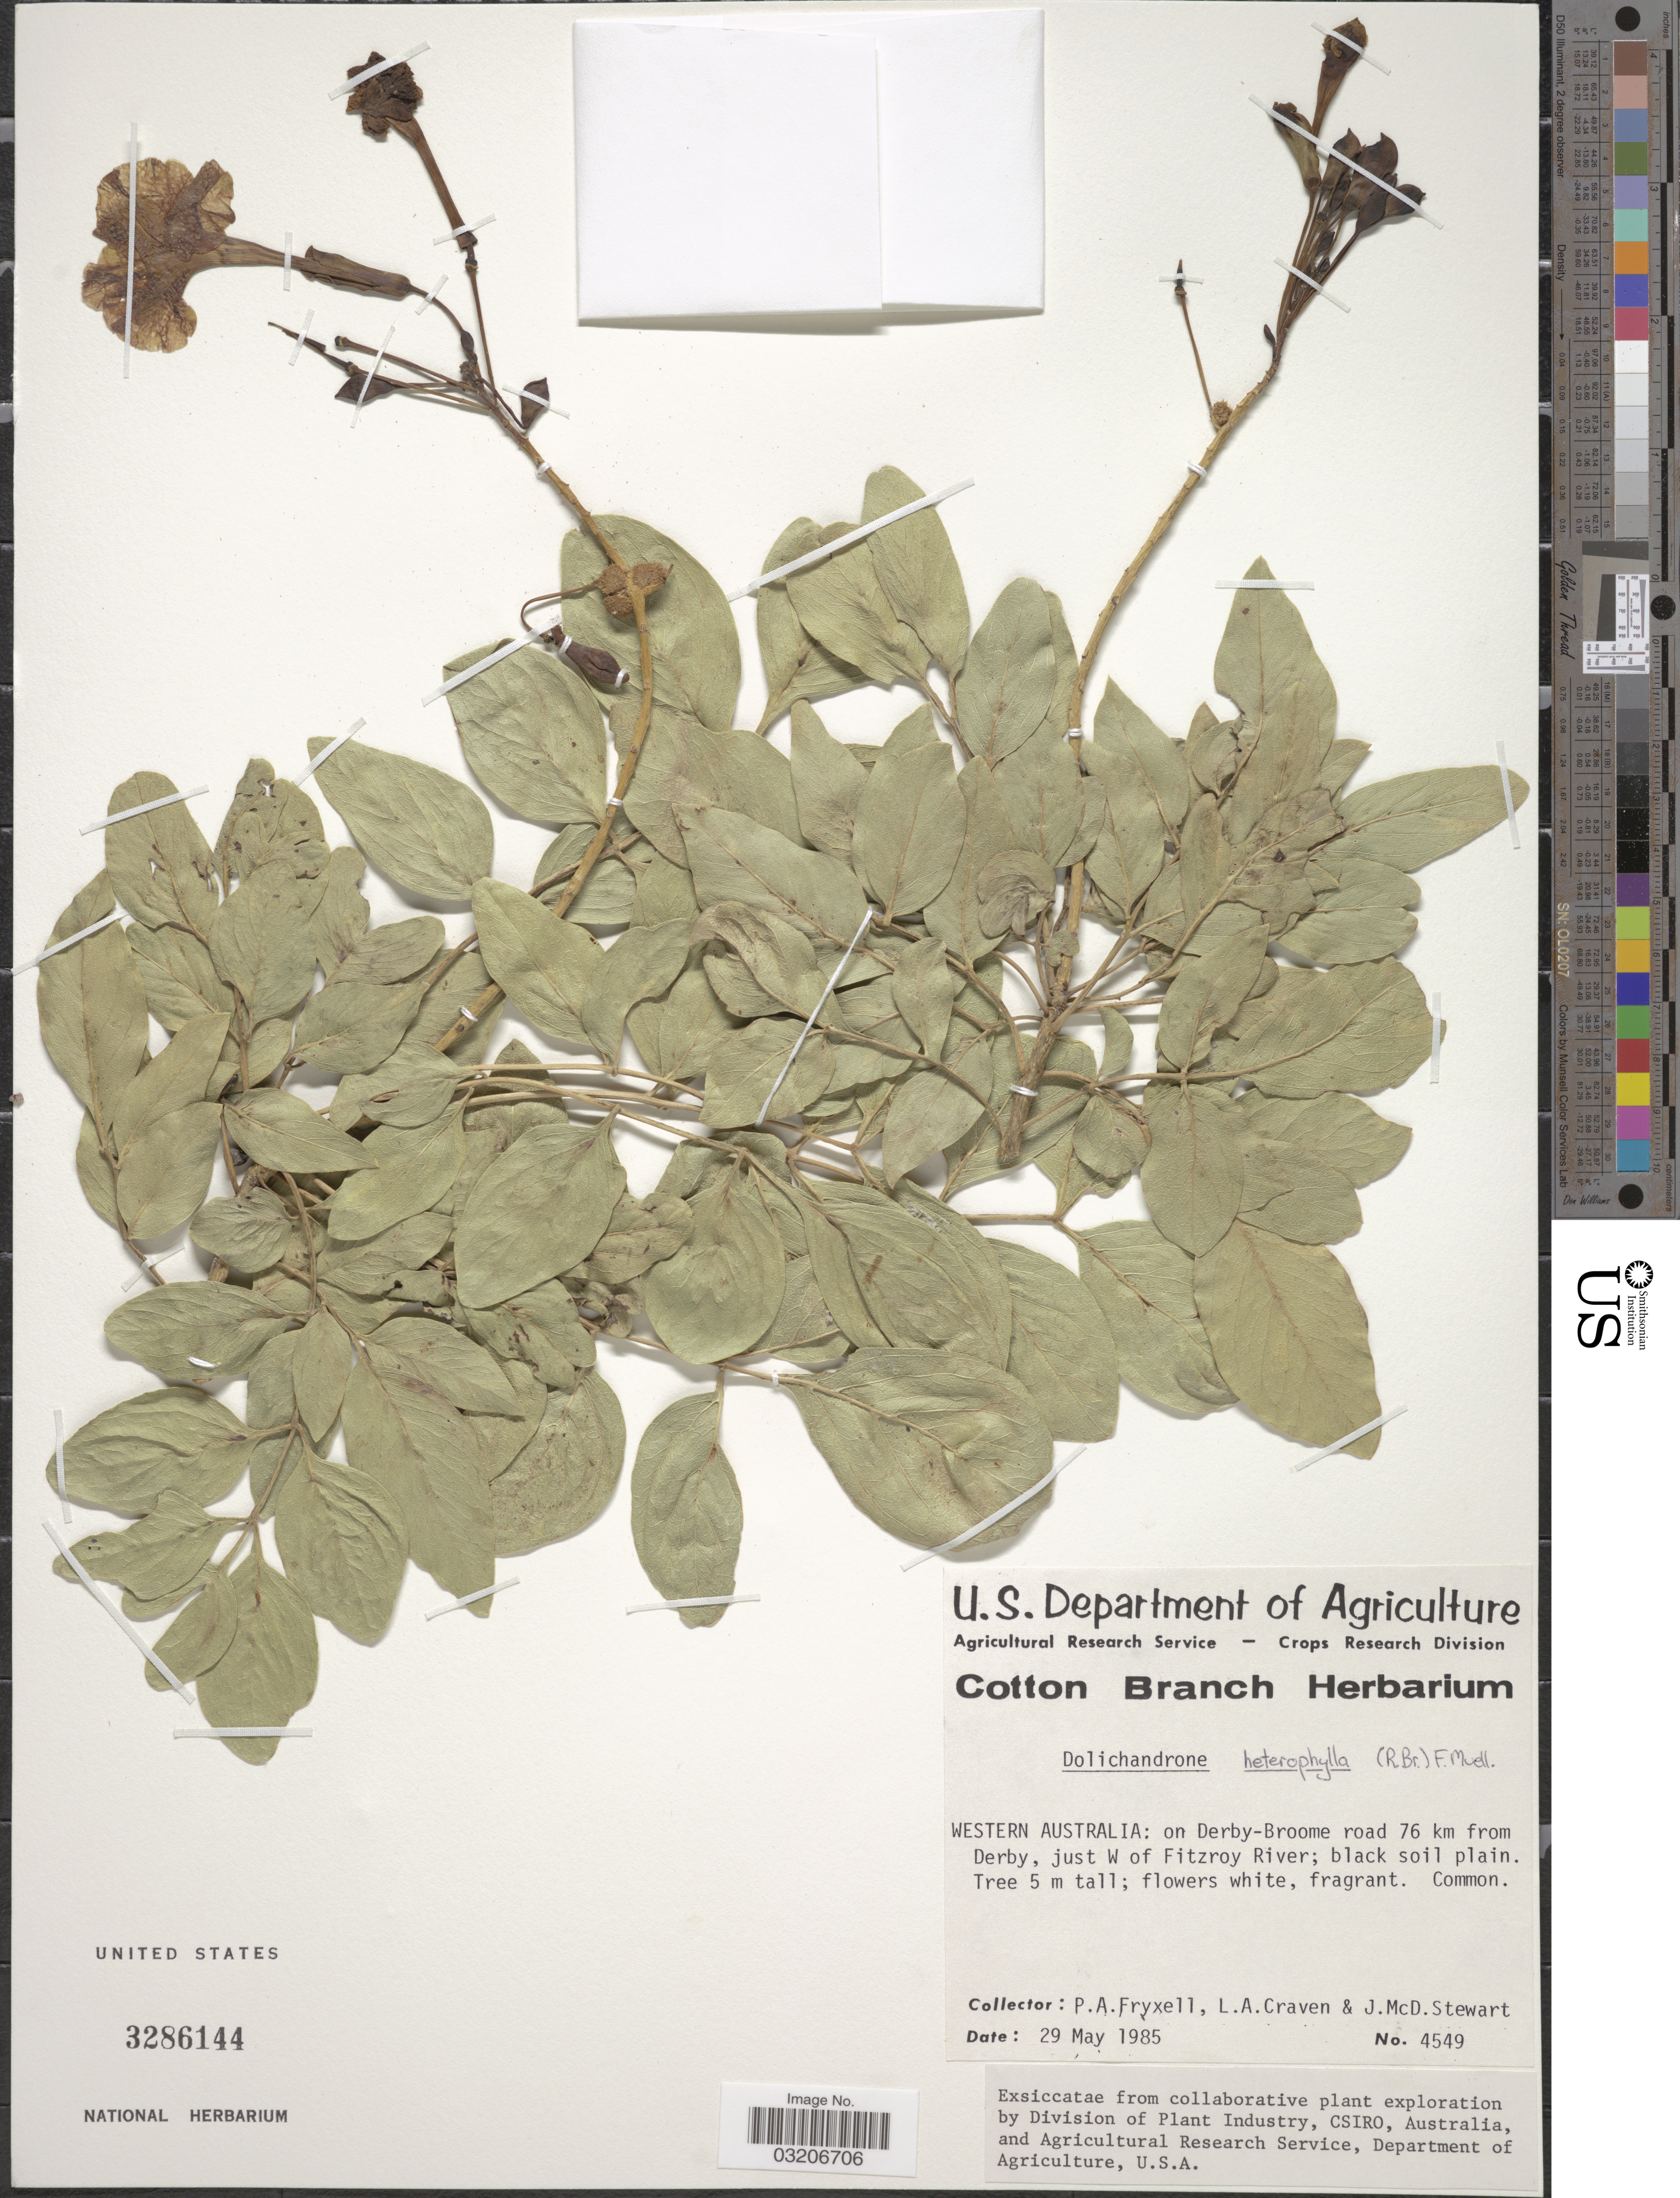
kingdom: Plantae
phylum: Tracheophyta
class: Magnoliopsida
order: Lamiales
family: Bignoniaceae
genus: Dolichandrone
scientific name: Dolichandrone heterophylla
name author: (R. Br.) F. Muell.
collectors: P. A. Fryxell, L. A. Craven & J. Stewart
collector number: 4549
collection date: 1985-05-29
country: Australia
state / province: Western Australia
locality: On Derby-Broome road 76 km from Derby, just W of Fitzroy River.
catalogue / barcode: US 3286144